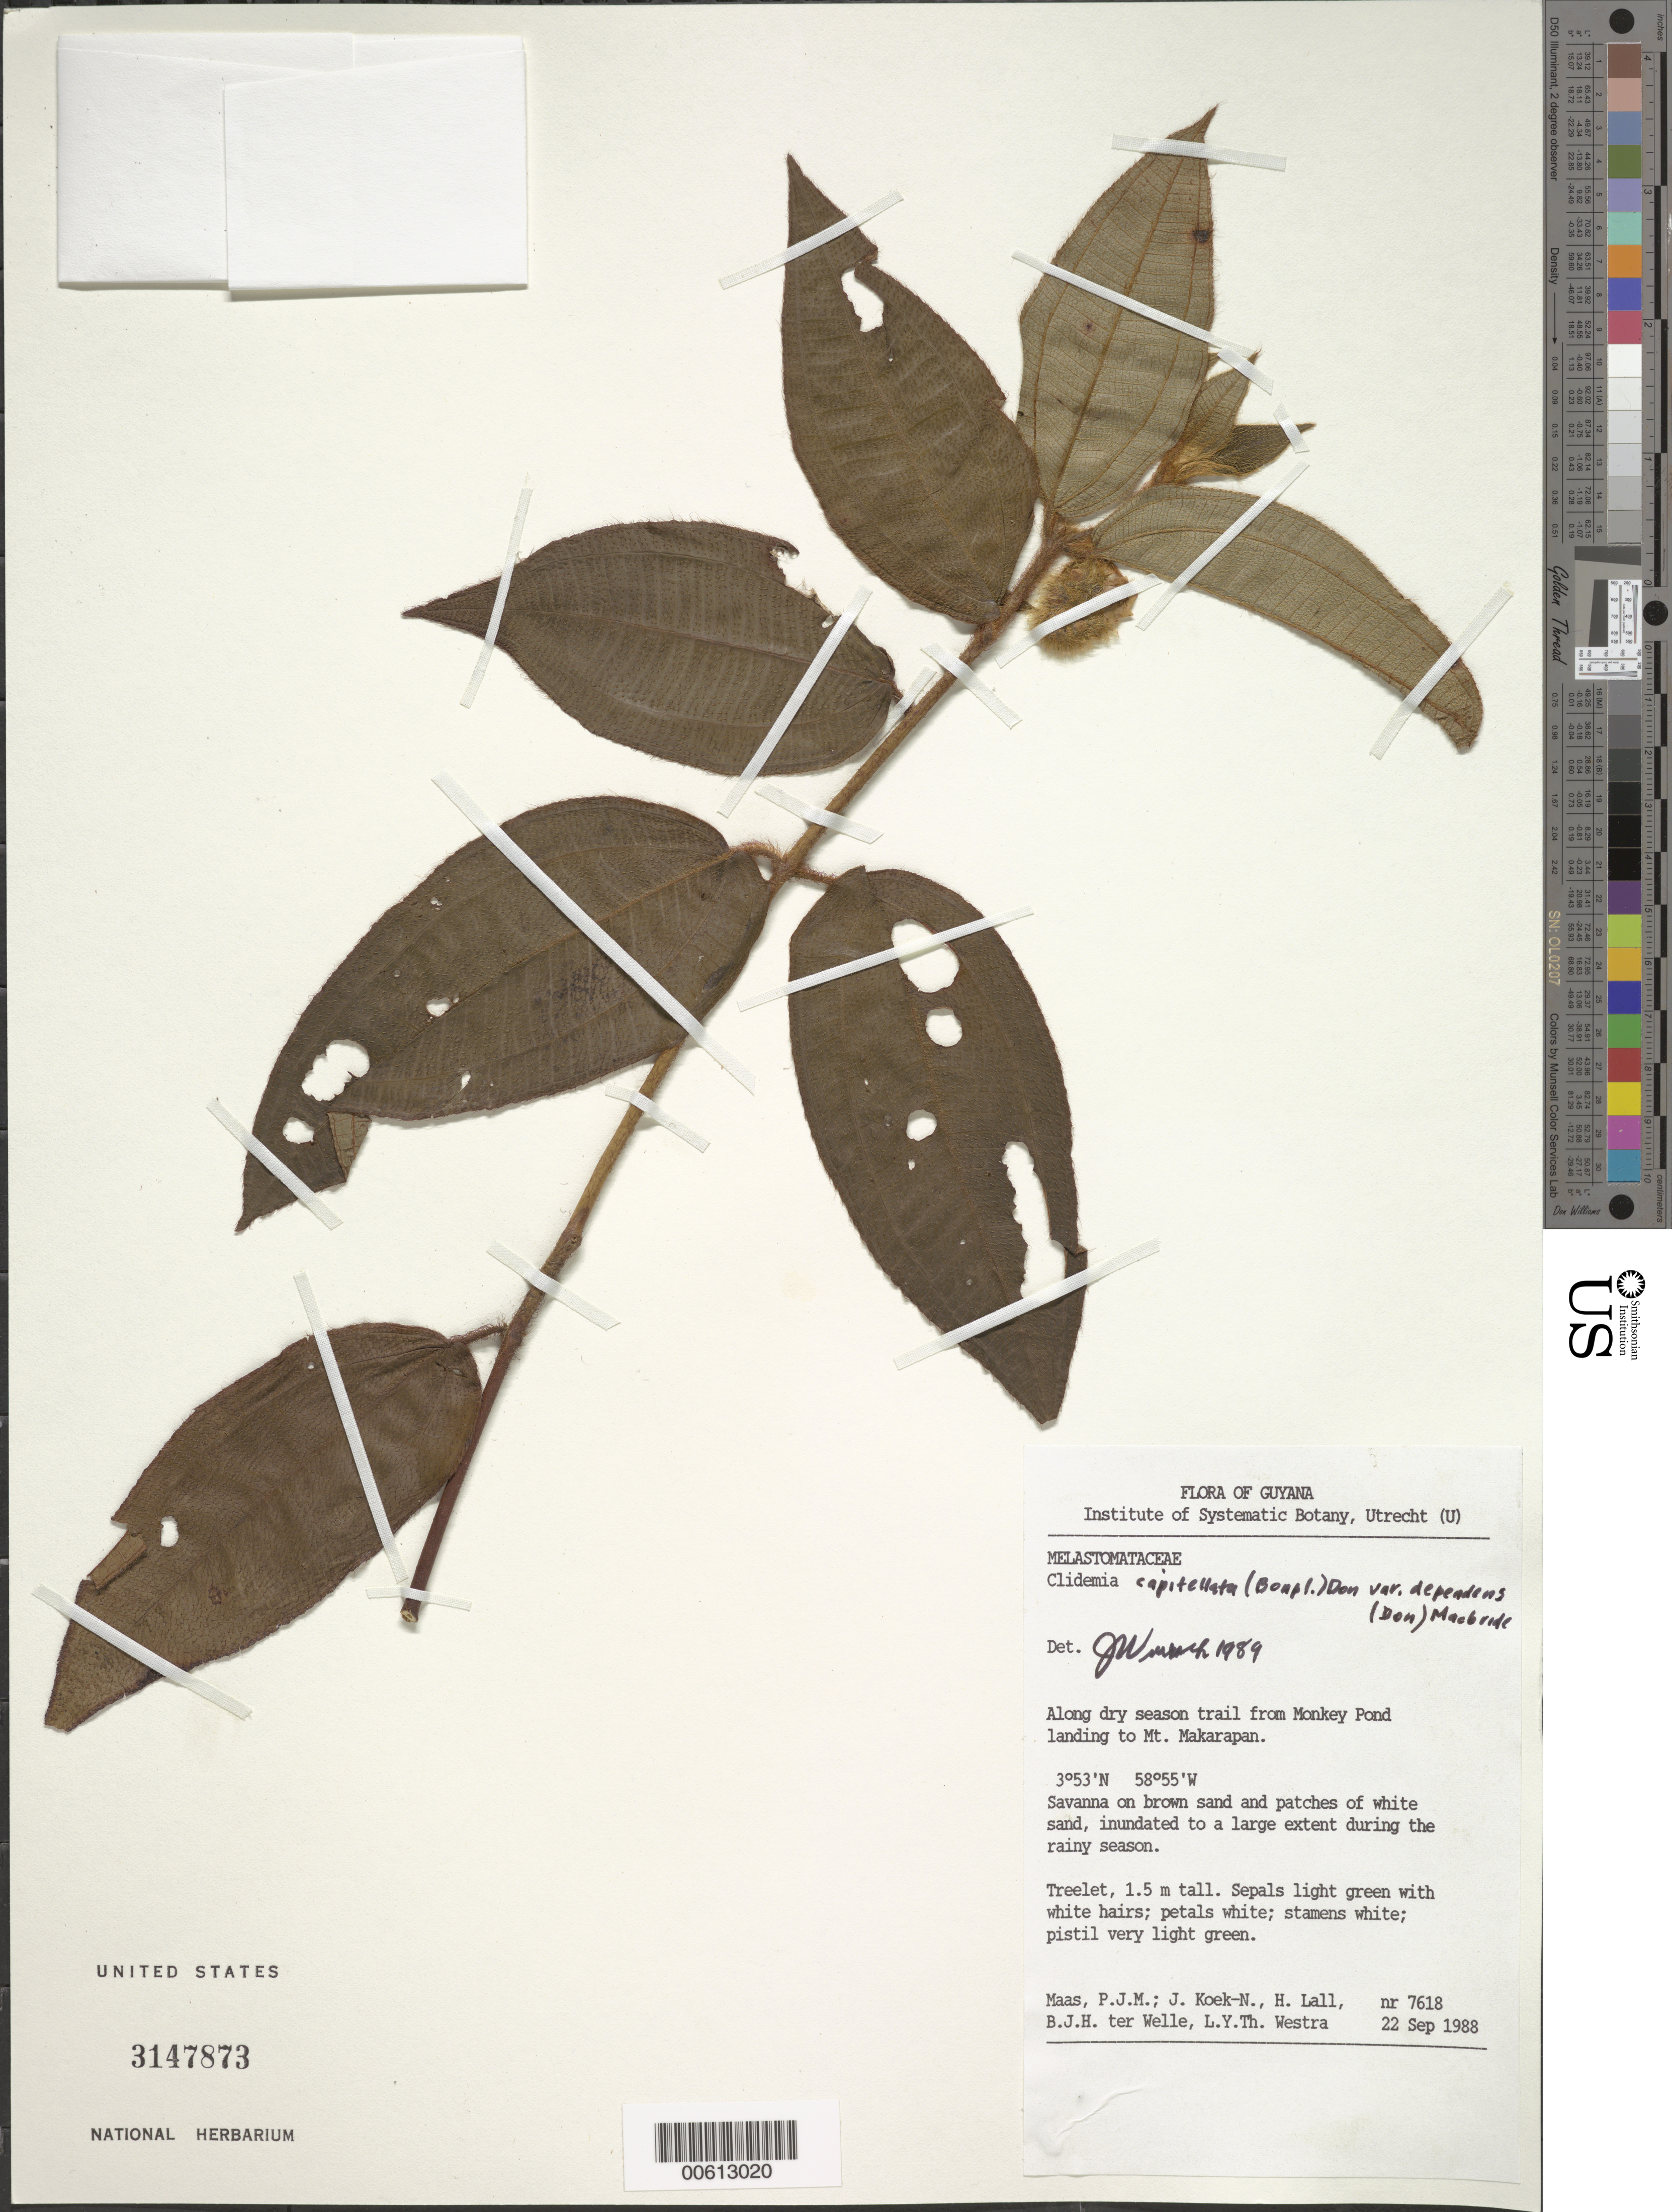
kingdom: Plantae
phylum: Tracheophyta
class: Magnoliopsida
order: Myrtales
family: Melastomataceae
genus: Clidemia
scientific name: Clidemia capitellata var. dependens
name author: (Pav. & D. Don) J.F. Macbr.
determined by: Wurdack, John J., (US), US (UNITED STATES)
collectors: P. Maas, J. Koek-Noorman, H. Lall, B. Welle & L. Y. T. Westra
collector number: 7618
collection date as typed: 22-Sep-88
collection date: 1988-09-22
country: Guyana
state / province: U. Takutu-U. Essequibo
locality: Monkey Pond landing, dry season trail to Mt. Makarapan; Rupununi River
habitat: Savanna on brown sand and patches of white sand, inundated to a large extent during the rainy season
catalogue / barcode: US 3147873